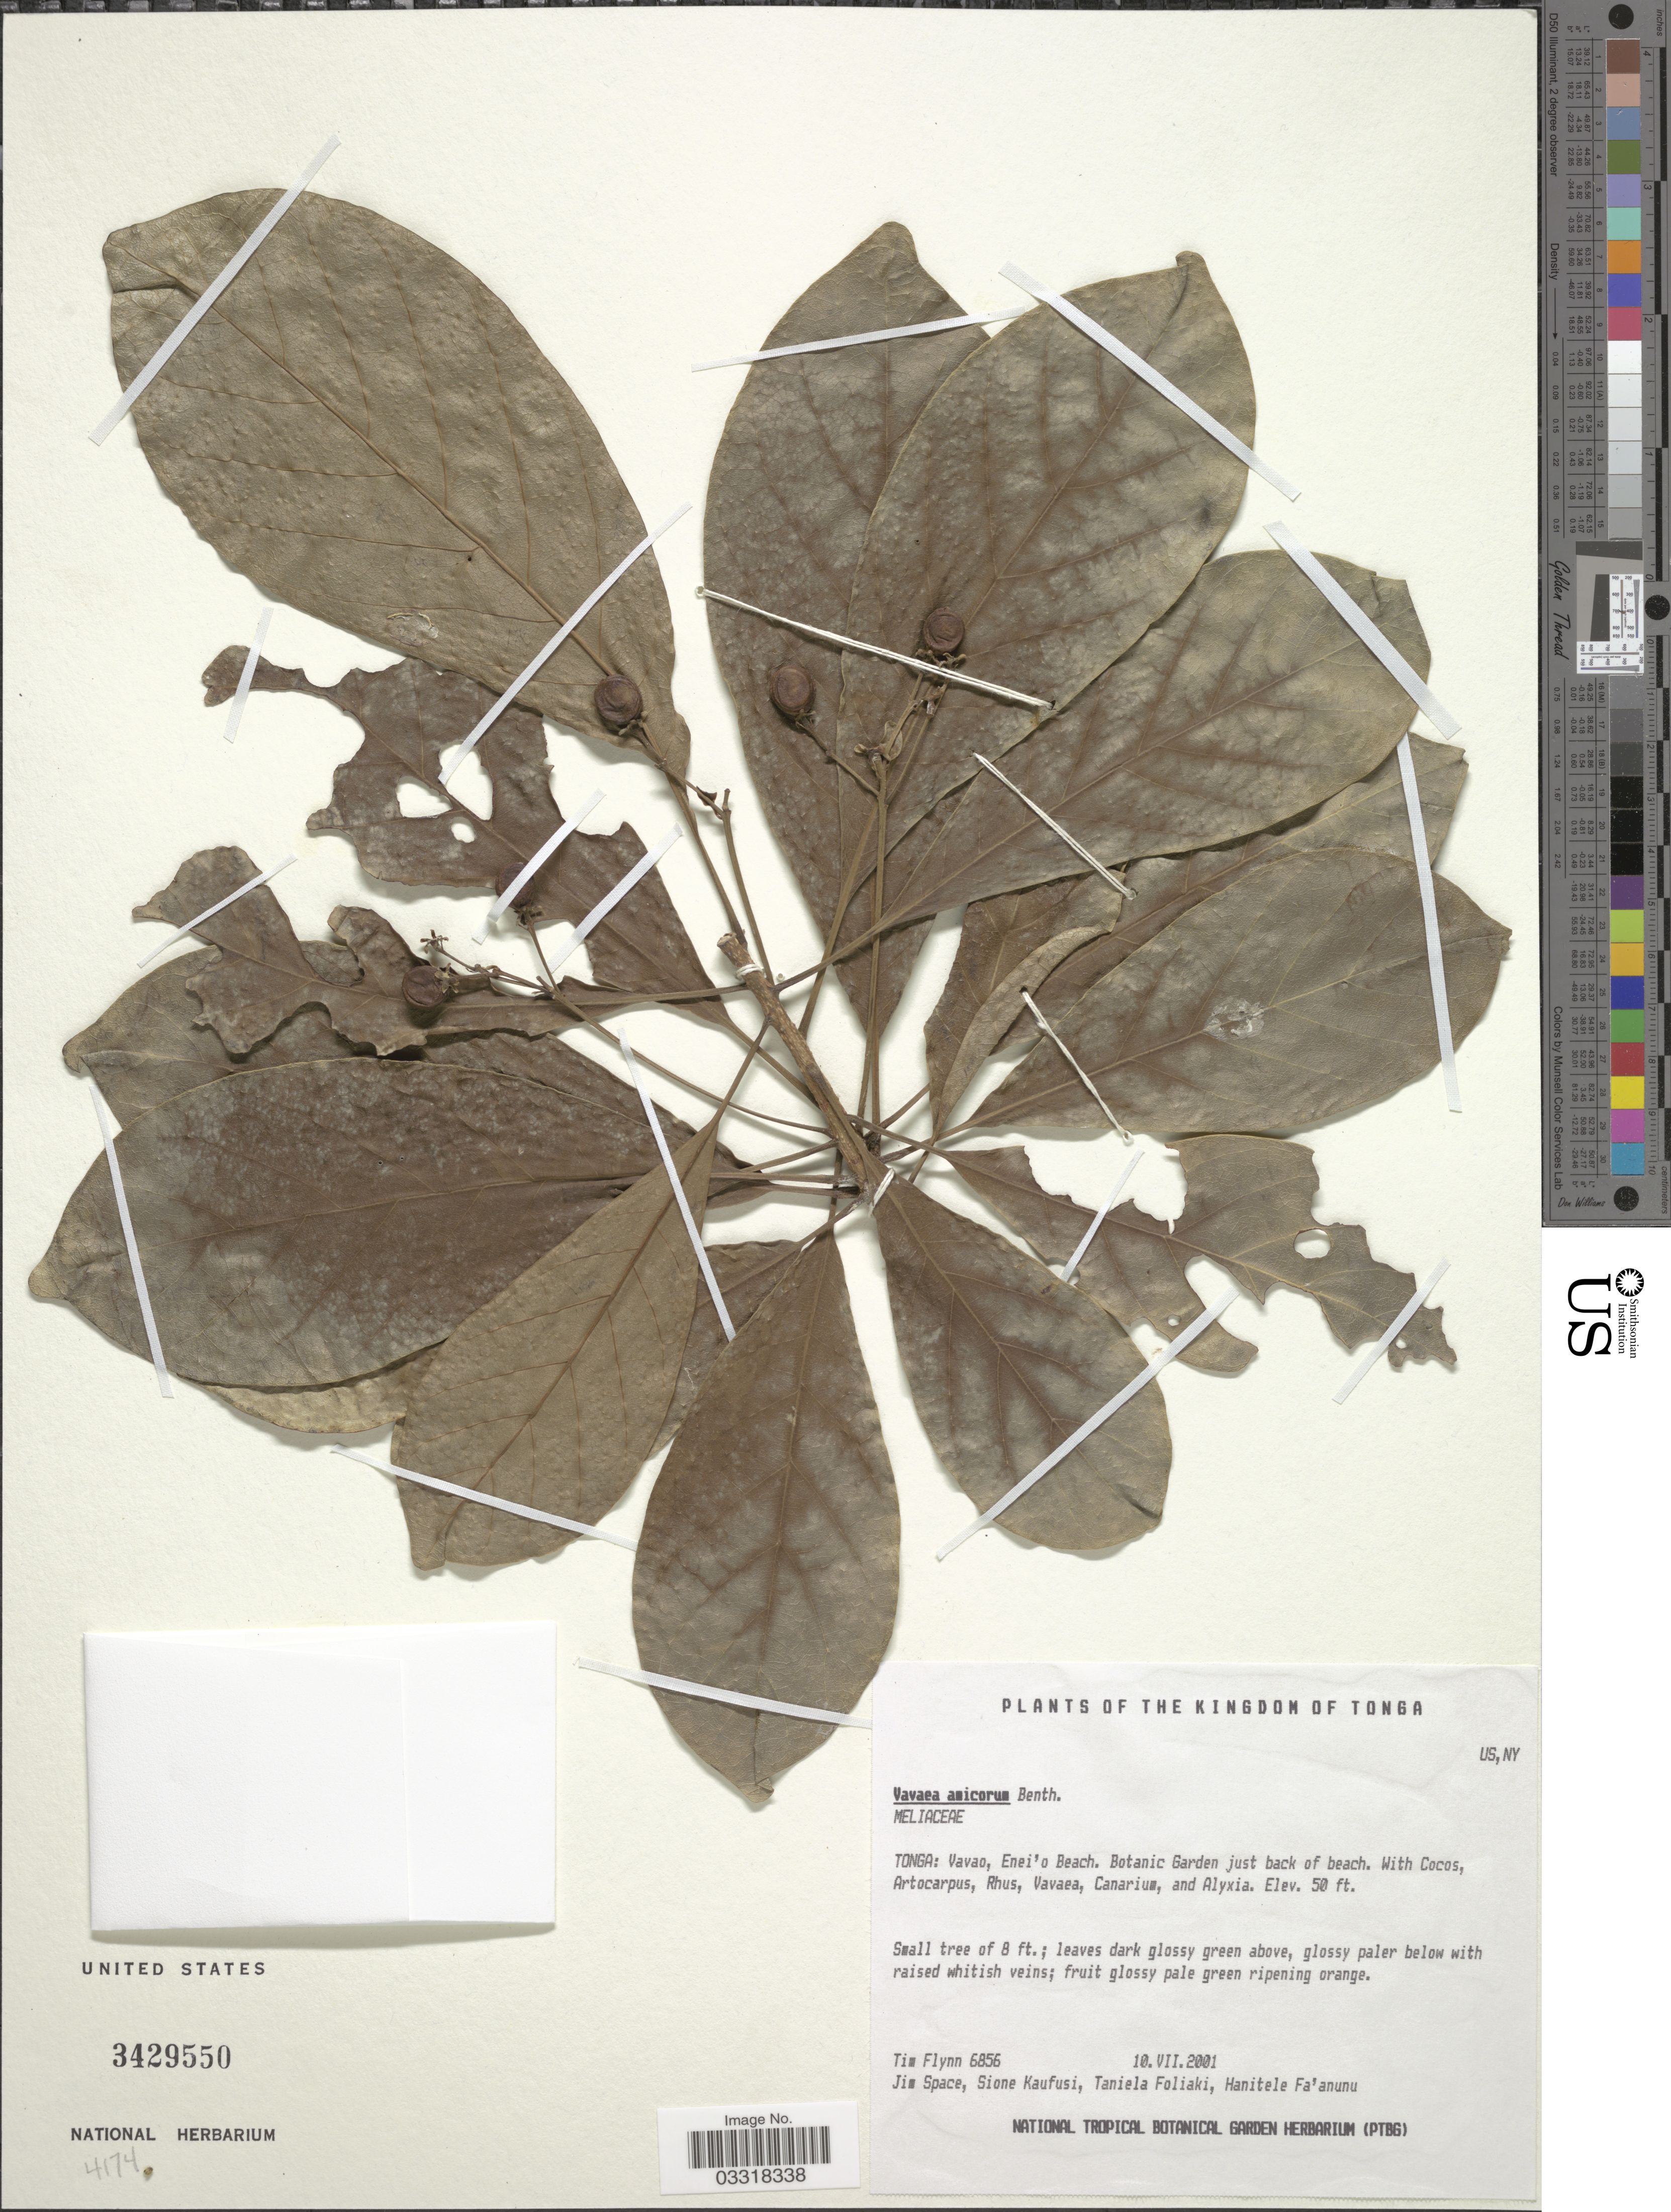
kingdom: Plantae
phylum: Tracheophyta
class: Magnoliopsida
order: Sapindales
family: Meliaceae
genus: Vavaea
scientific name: Vavaea amicorum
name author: Benth.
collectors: T. Flynn, J. Space, S. Kaufusi, T. Foliaki & H. Fa'anunu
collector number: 6856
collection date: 2001-07-10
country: Tonga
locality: The Kingdom of Tonga. Vavao, Enei'o Beach. Botanic Garden just back of beach,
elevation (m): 15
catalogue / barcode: US 3429550